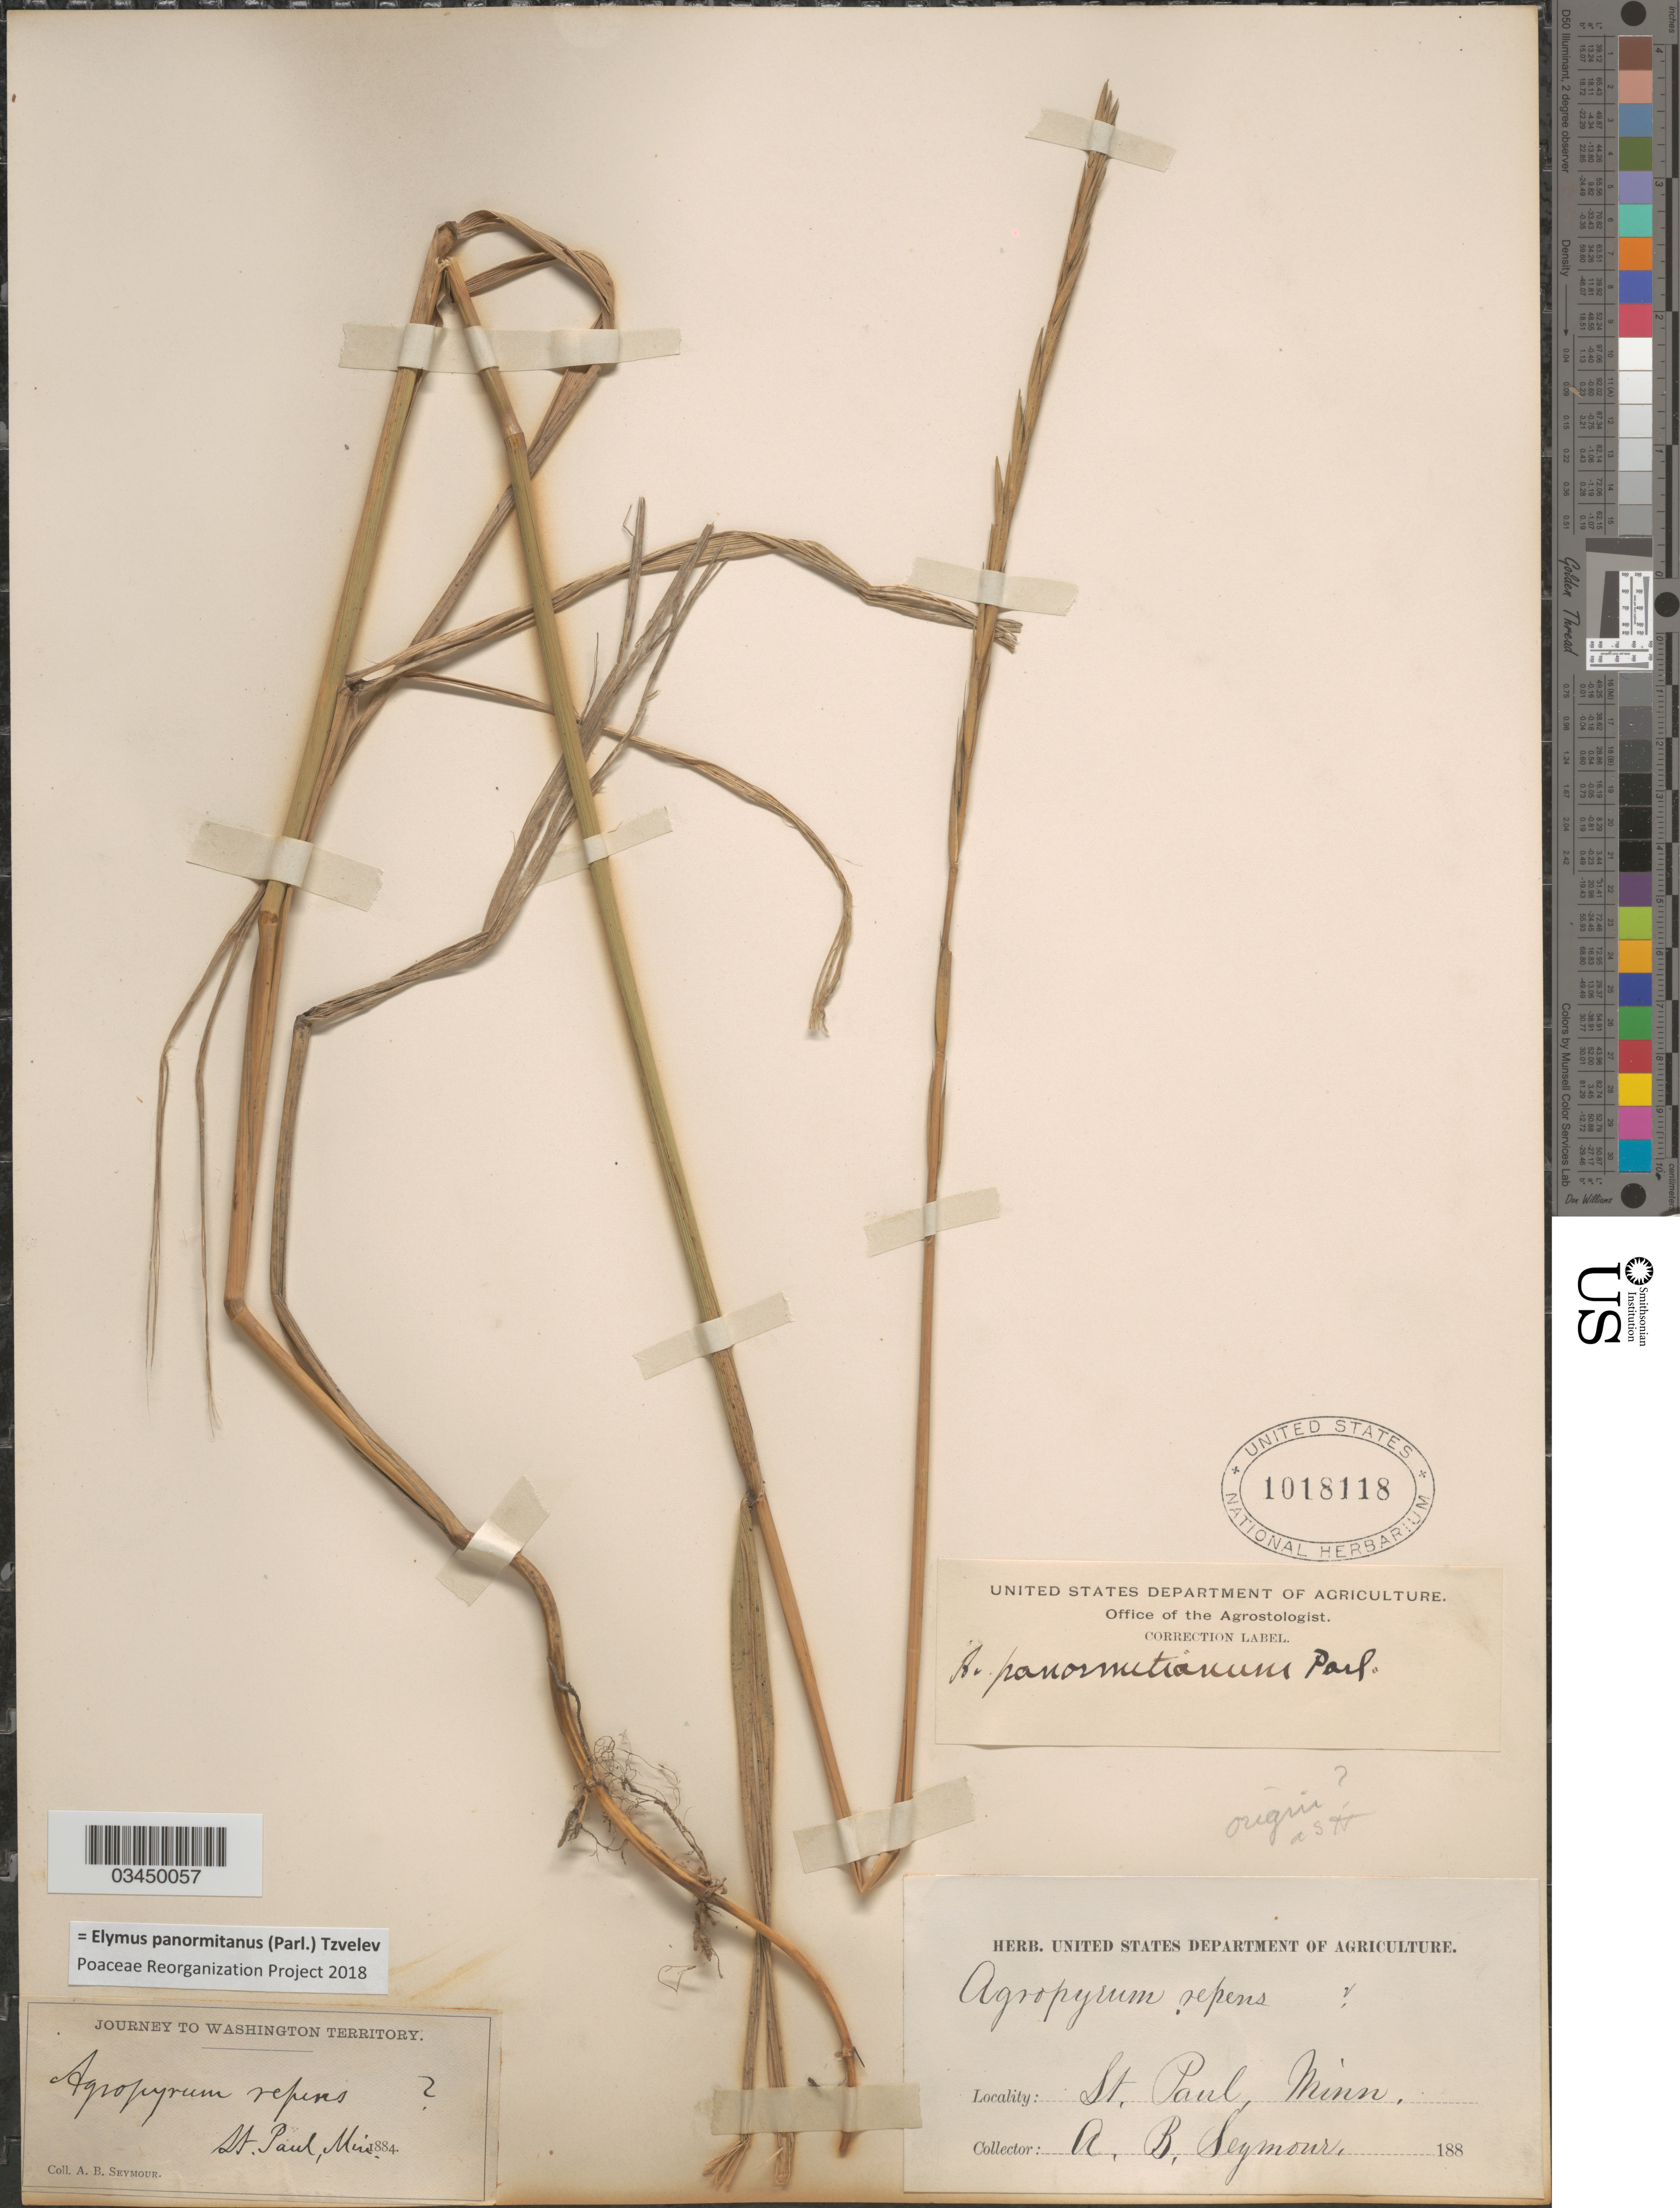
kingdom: Plantae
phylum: Tracheophyta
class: Liliopsida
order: Poales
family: Poaceae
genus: Elymus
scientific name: Elymus panormitanus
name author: (Parl.) Tzvelev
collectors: A. Seymour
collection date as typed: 188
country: United States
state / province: Minnesota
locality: St. Paul.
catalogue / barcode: US 1018118